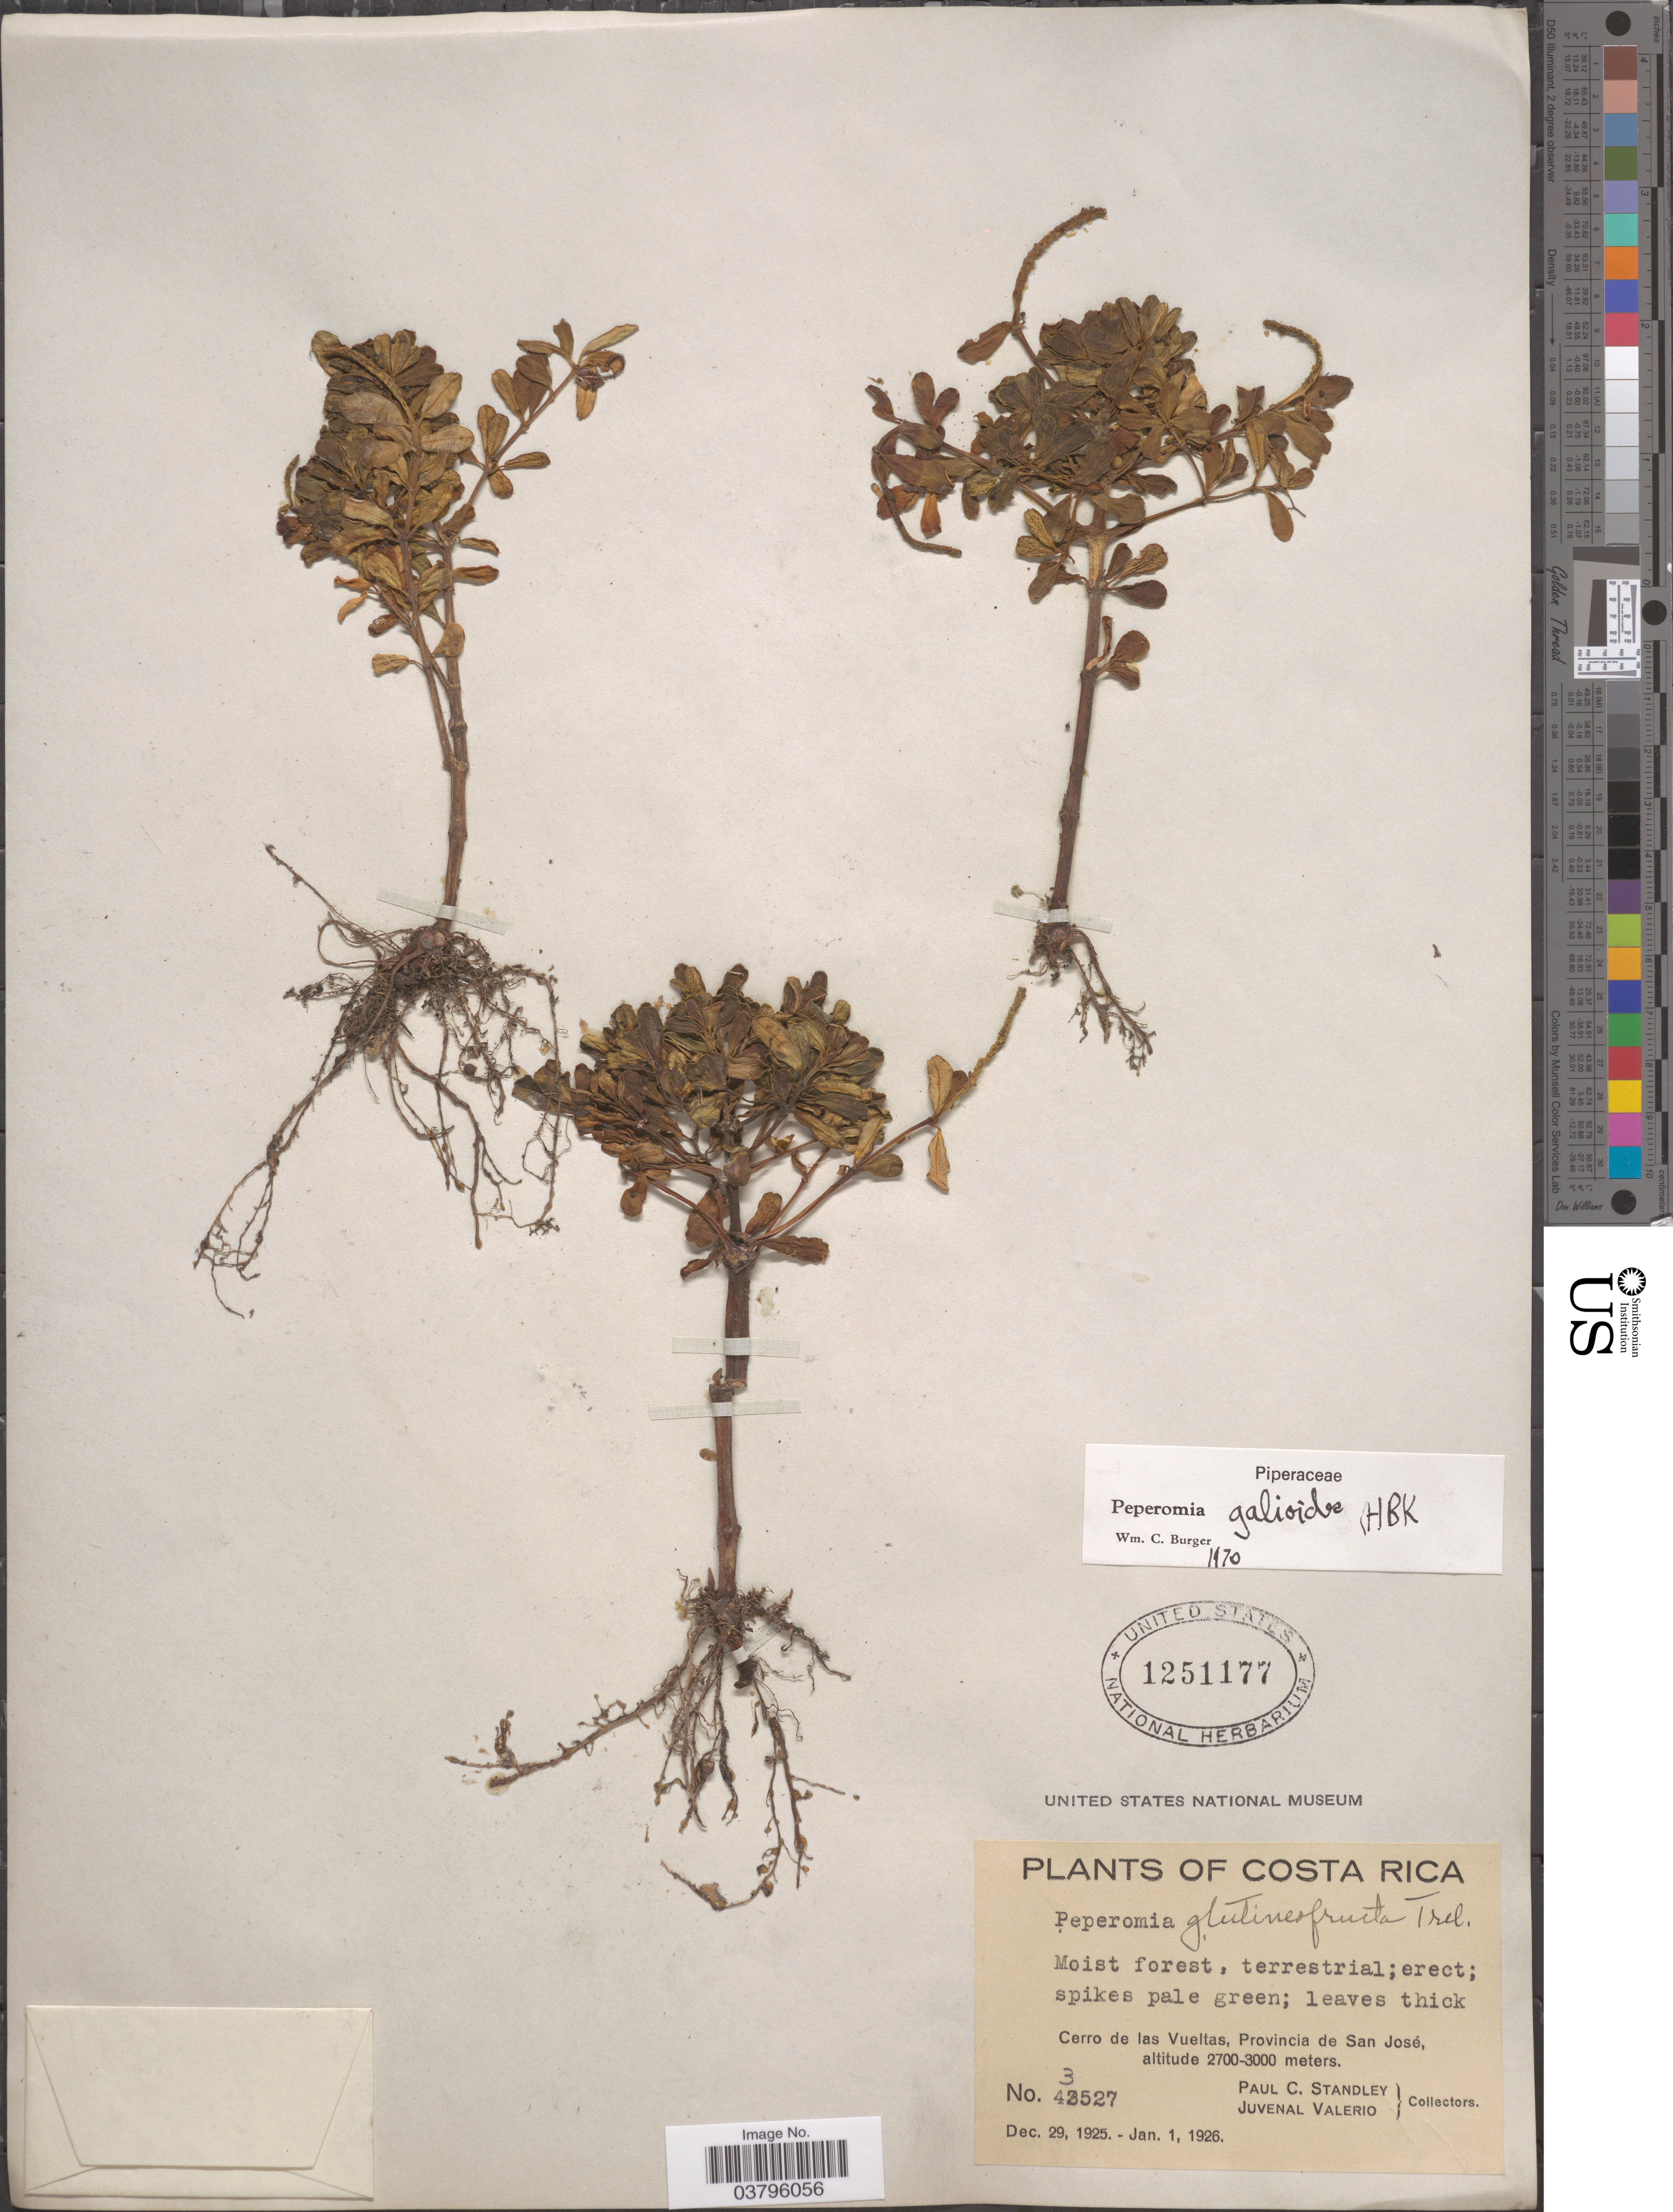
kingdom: Plantae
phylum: Tracheophyta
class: Magnoliopsida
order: Piperales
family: Piperaceae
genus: Peperomia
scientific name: Peperomia leptophylla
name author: Miq.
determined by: Jiménez, José Estaban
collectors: P. C. Standley & J. Valerio R.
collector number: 43527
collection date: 1925-12-29/1926-01-01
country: Costa Rica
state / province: San José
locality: Cerro de las Vueltas.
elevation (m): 2700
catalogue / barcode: US 1251177